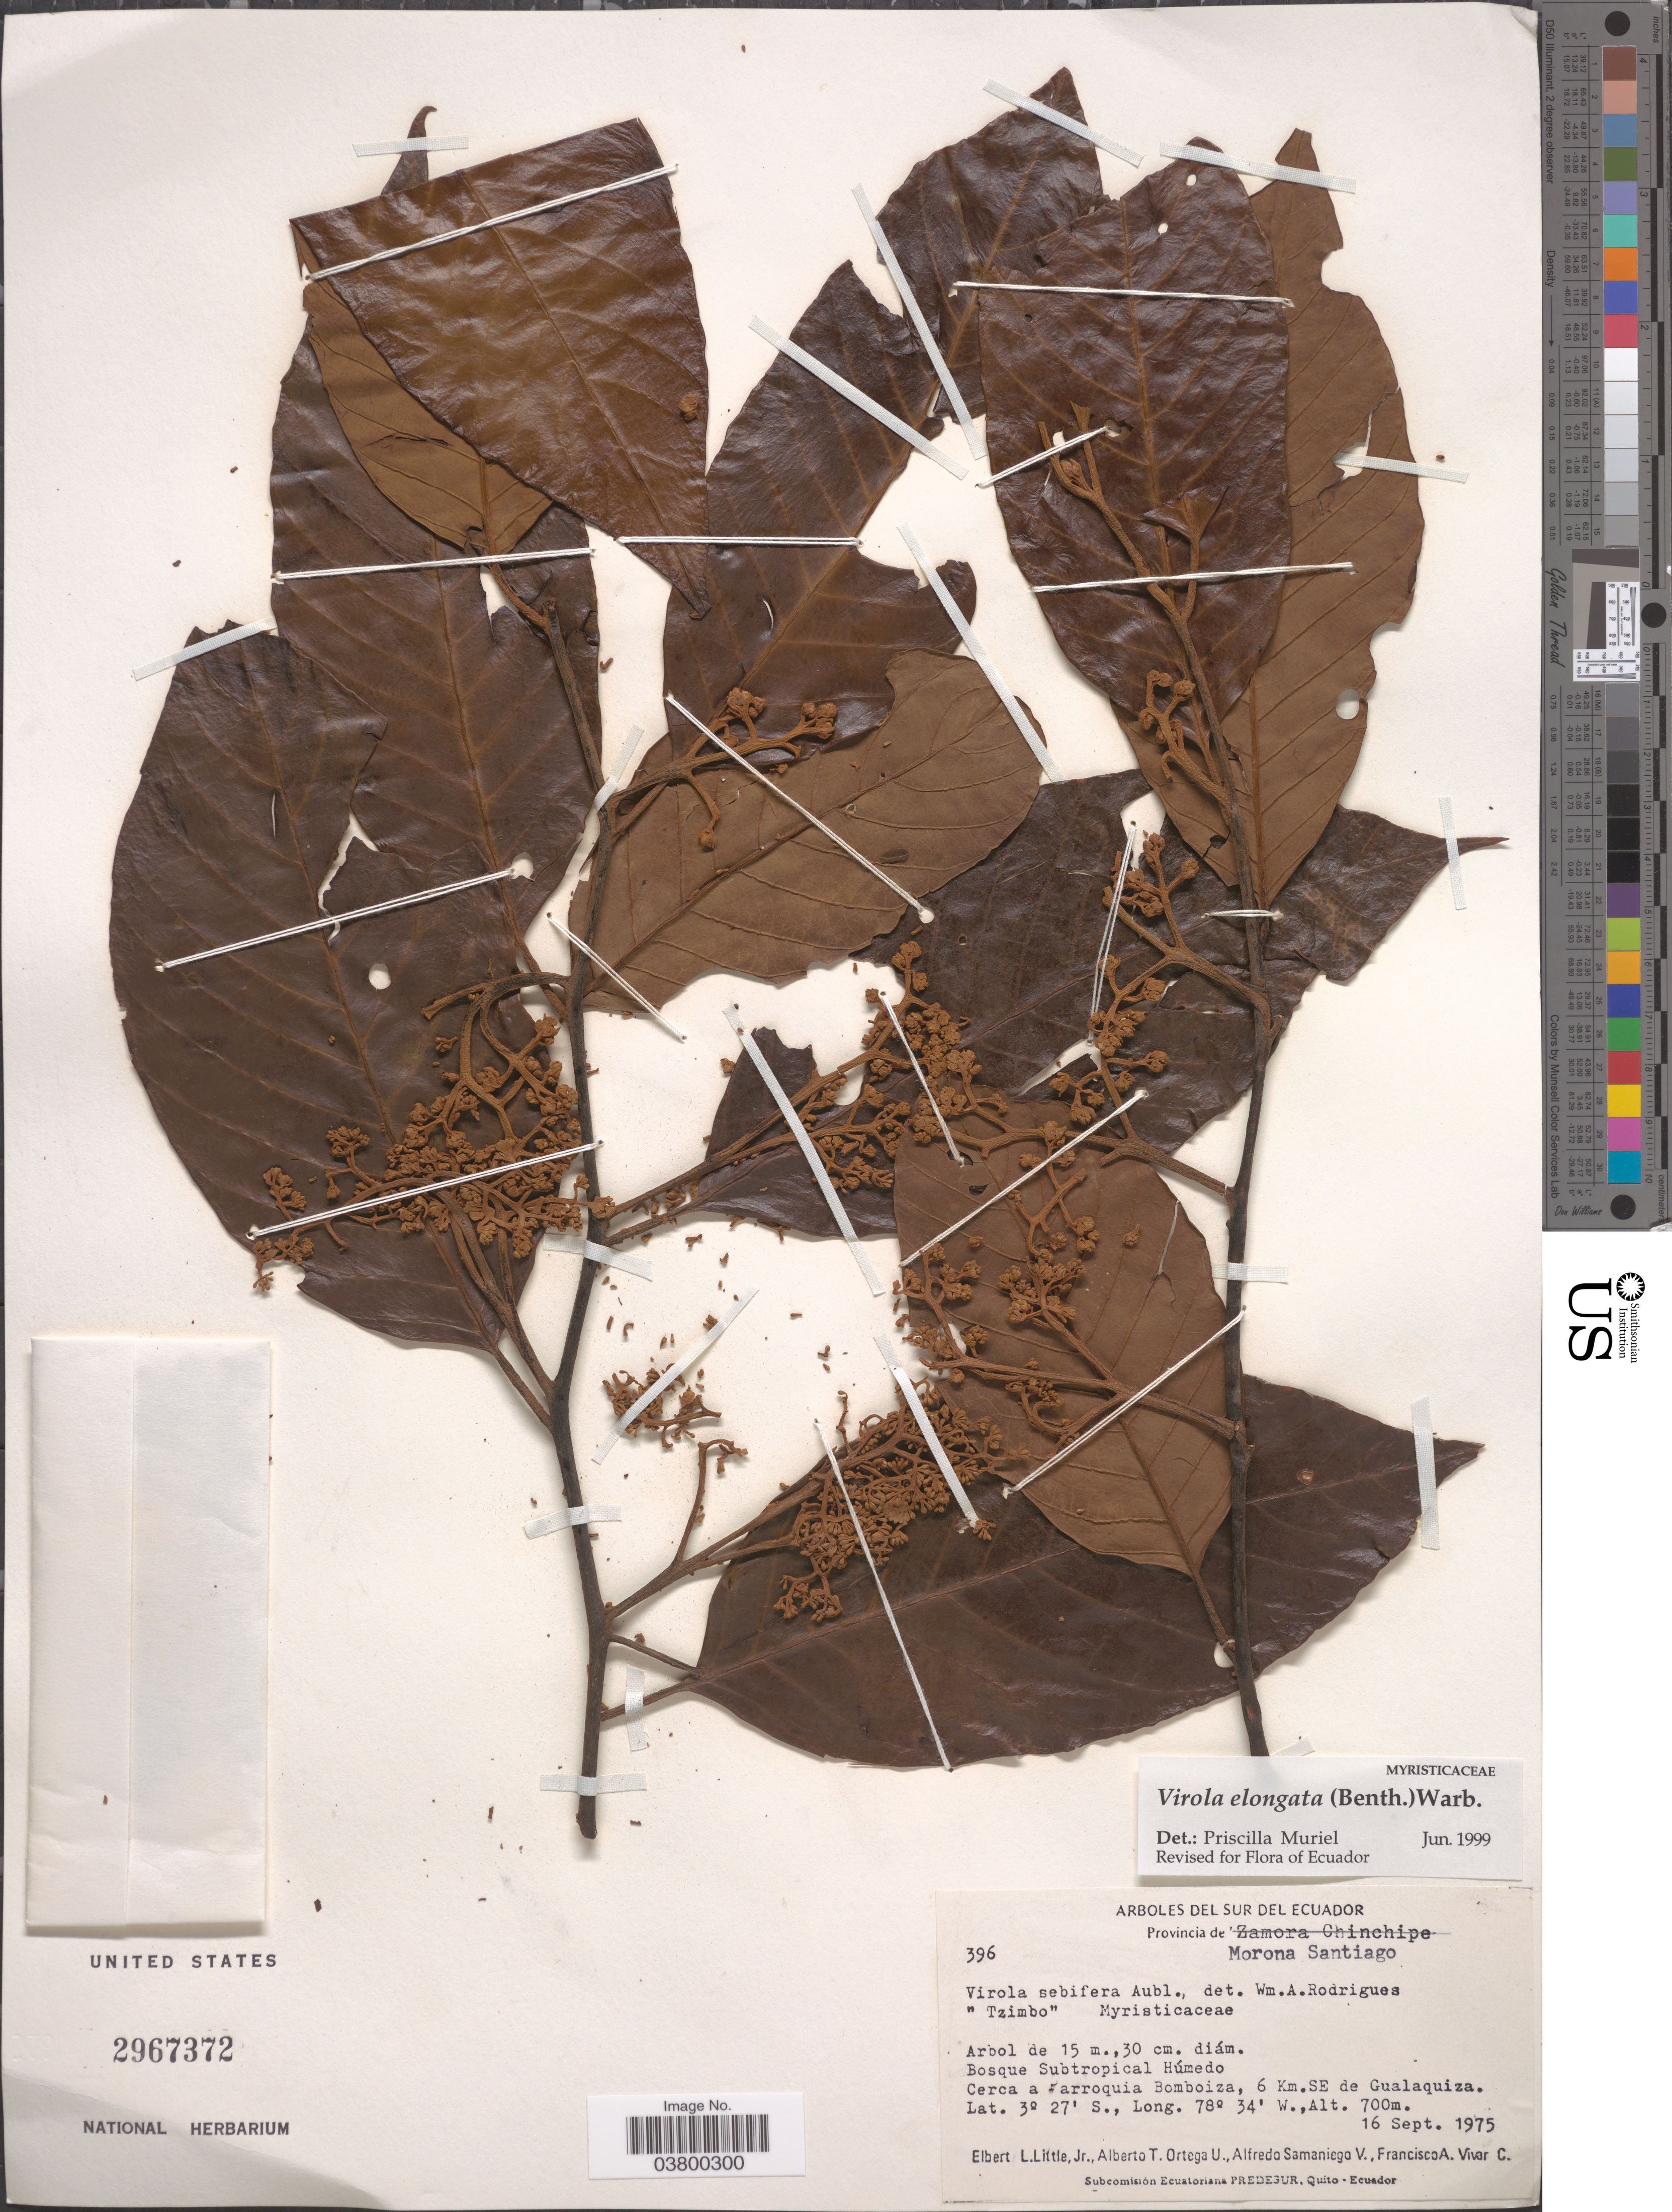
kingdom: Plantae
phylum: Tracheophyta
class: Magnoliopsida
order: Magnoliales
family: Myristicaceae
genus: Virola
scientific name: Virola elongata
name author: (Benth.) Warb.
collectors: E. L. Little, A. T. Ortega U., A. V. Samaniego & F. A. Vivar C.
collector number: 396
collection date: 1975-09-16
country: Ecuador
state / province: Morona-Santiago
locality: Del Sur del Ecuador. Cerca a Parroquia Bomboiza, 6 Km. SE de Gualaquiza.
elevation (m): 700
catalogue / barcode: US 2967372